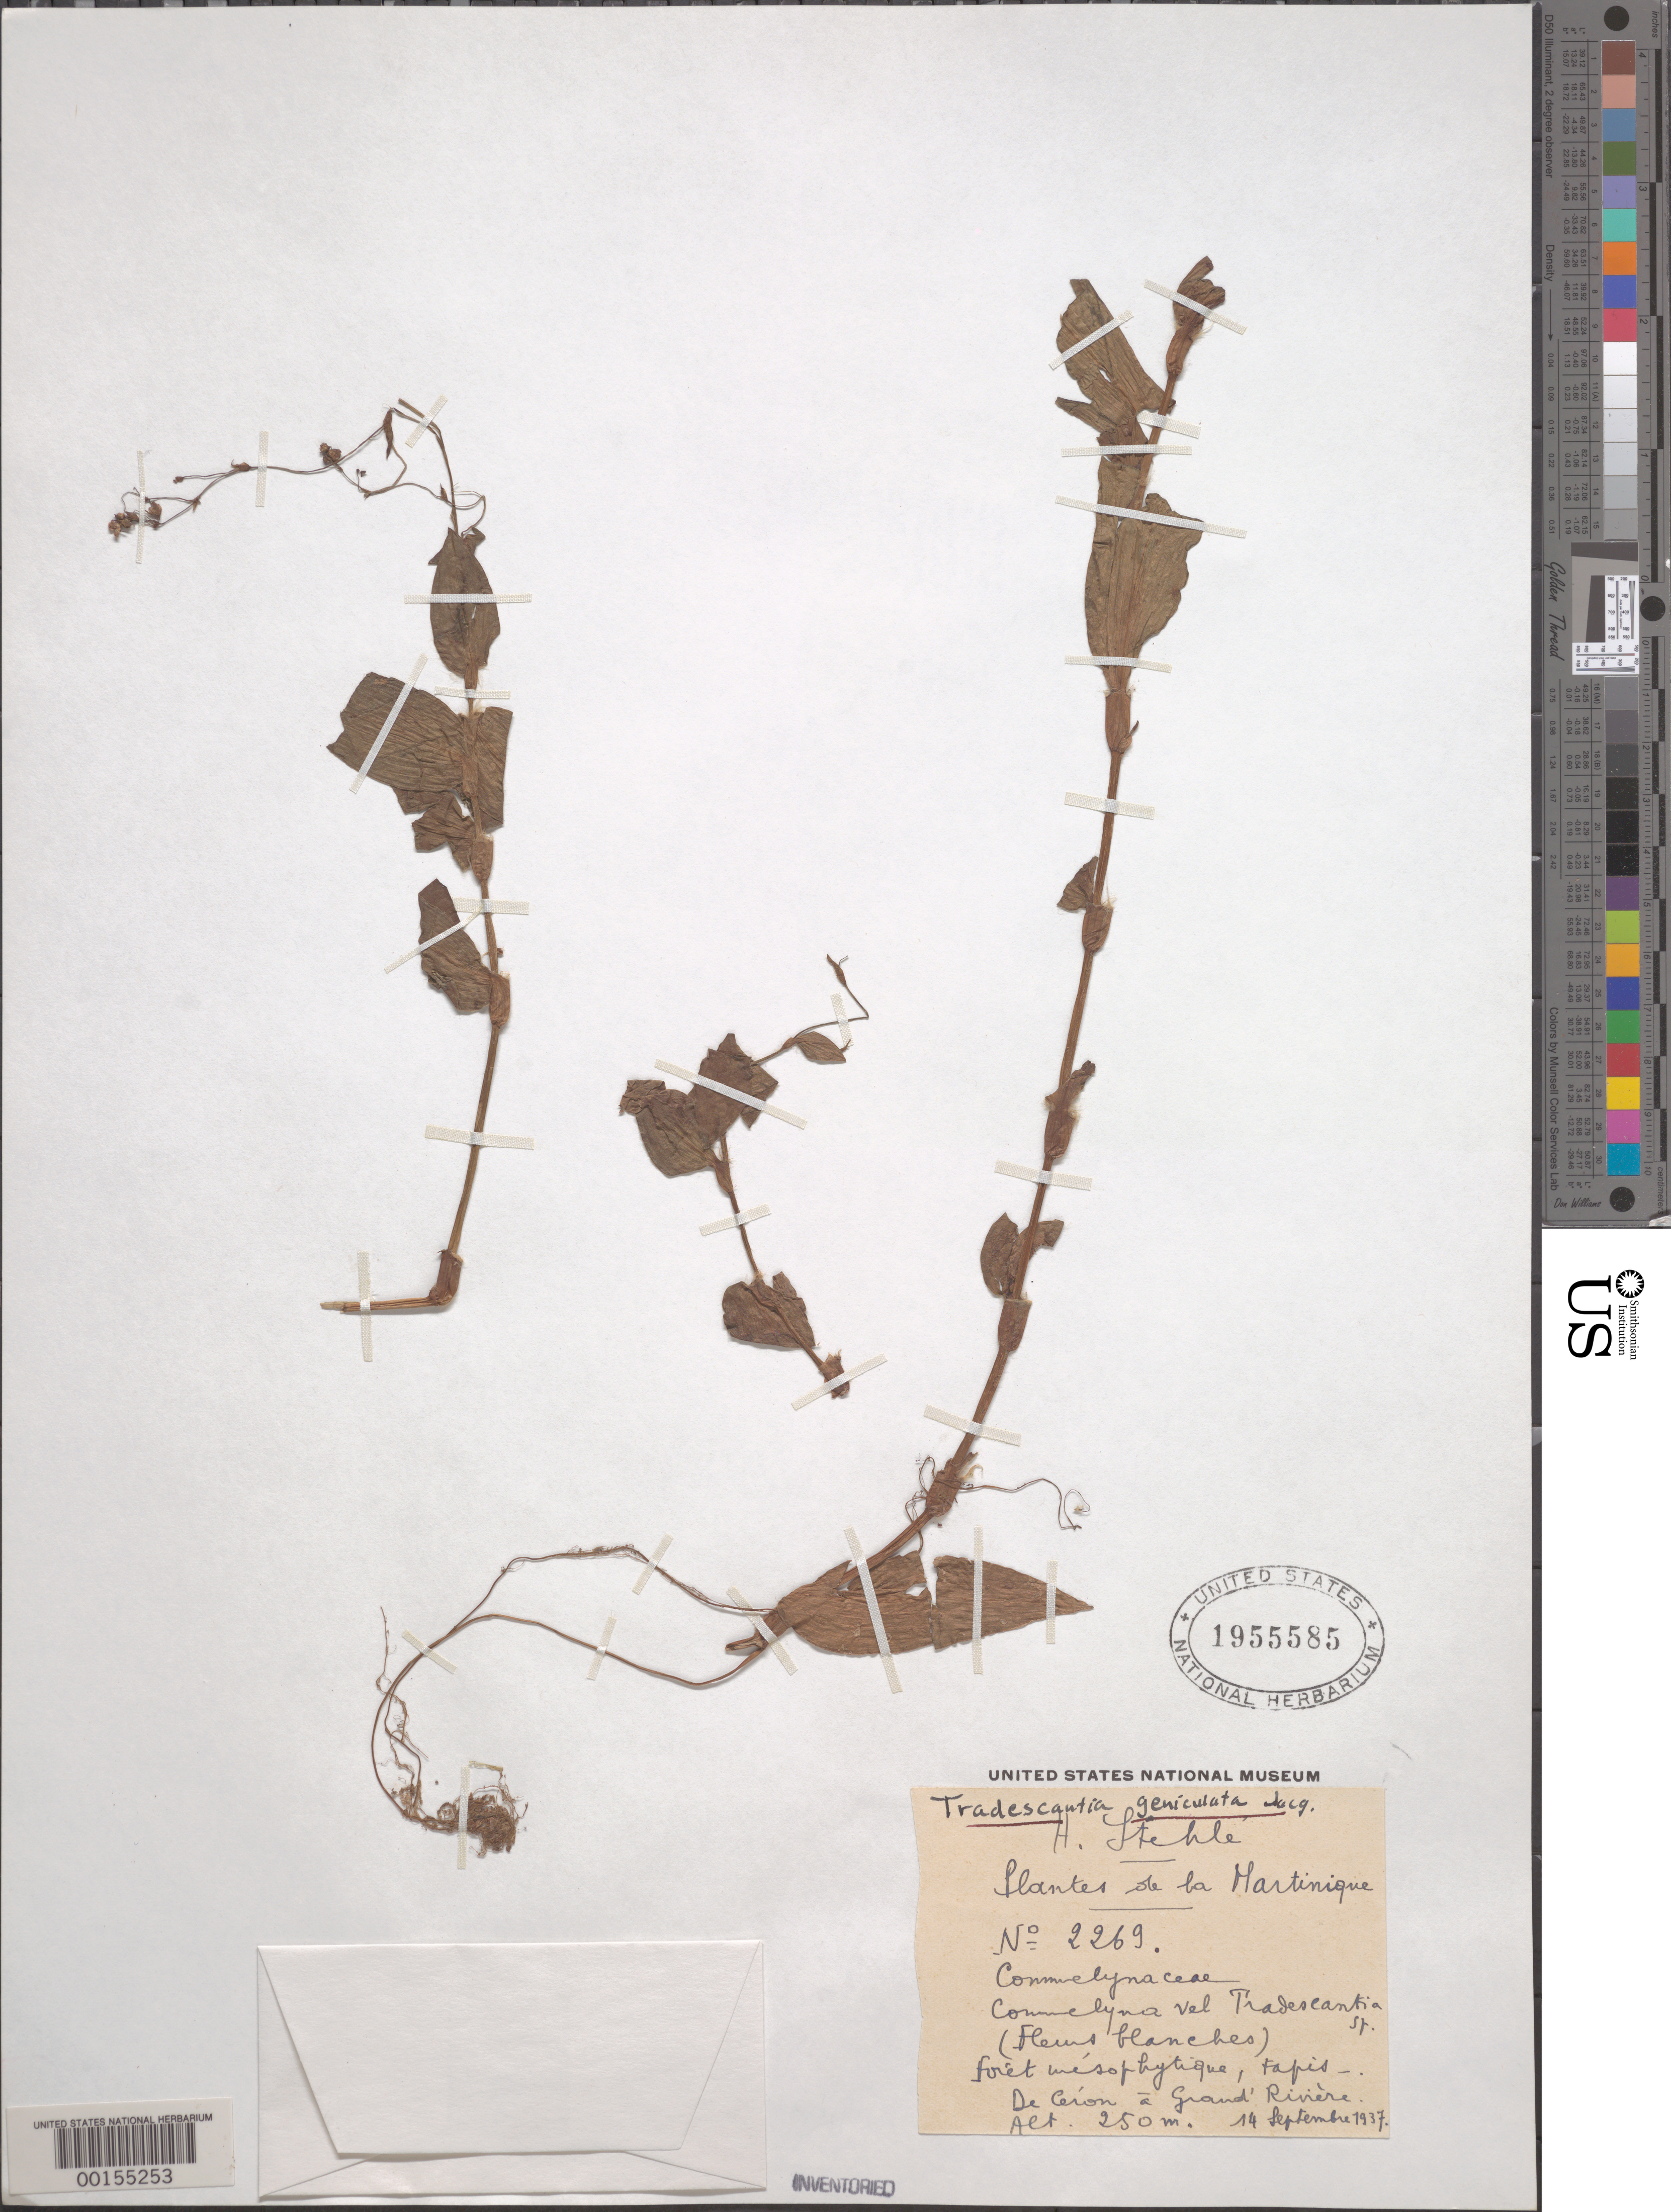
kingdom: Plantae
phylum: Tracheophyta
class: Liliopsida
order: Commelinales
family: Commelinaceae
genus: Gibasis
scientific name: Gibasis pauciflora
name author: (Urb. & Ekman) D.R. Hunt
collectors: H. Stehlé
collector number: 2269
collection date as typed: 14 Sep 1937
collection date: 1937-09-14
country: Martinique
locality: De ceron, grand river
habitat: Mesophytic forest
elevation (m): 250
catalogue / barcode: US 1955585